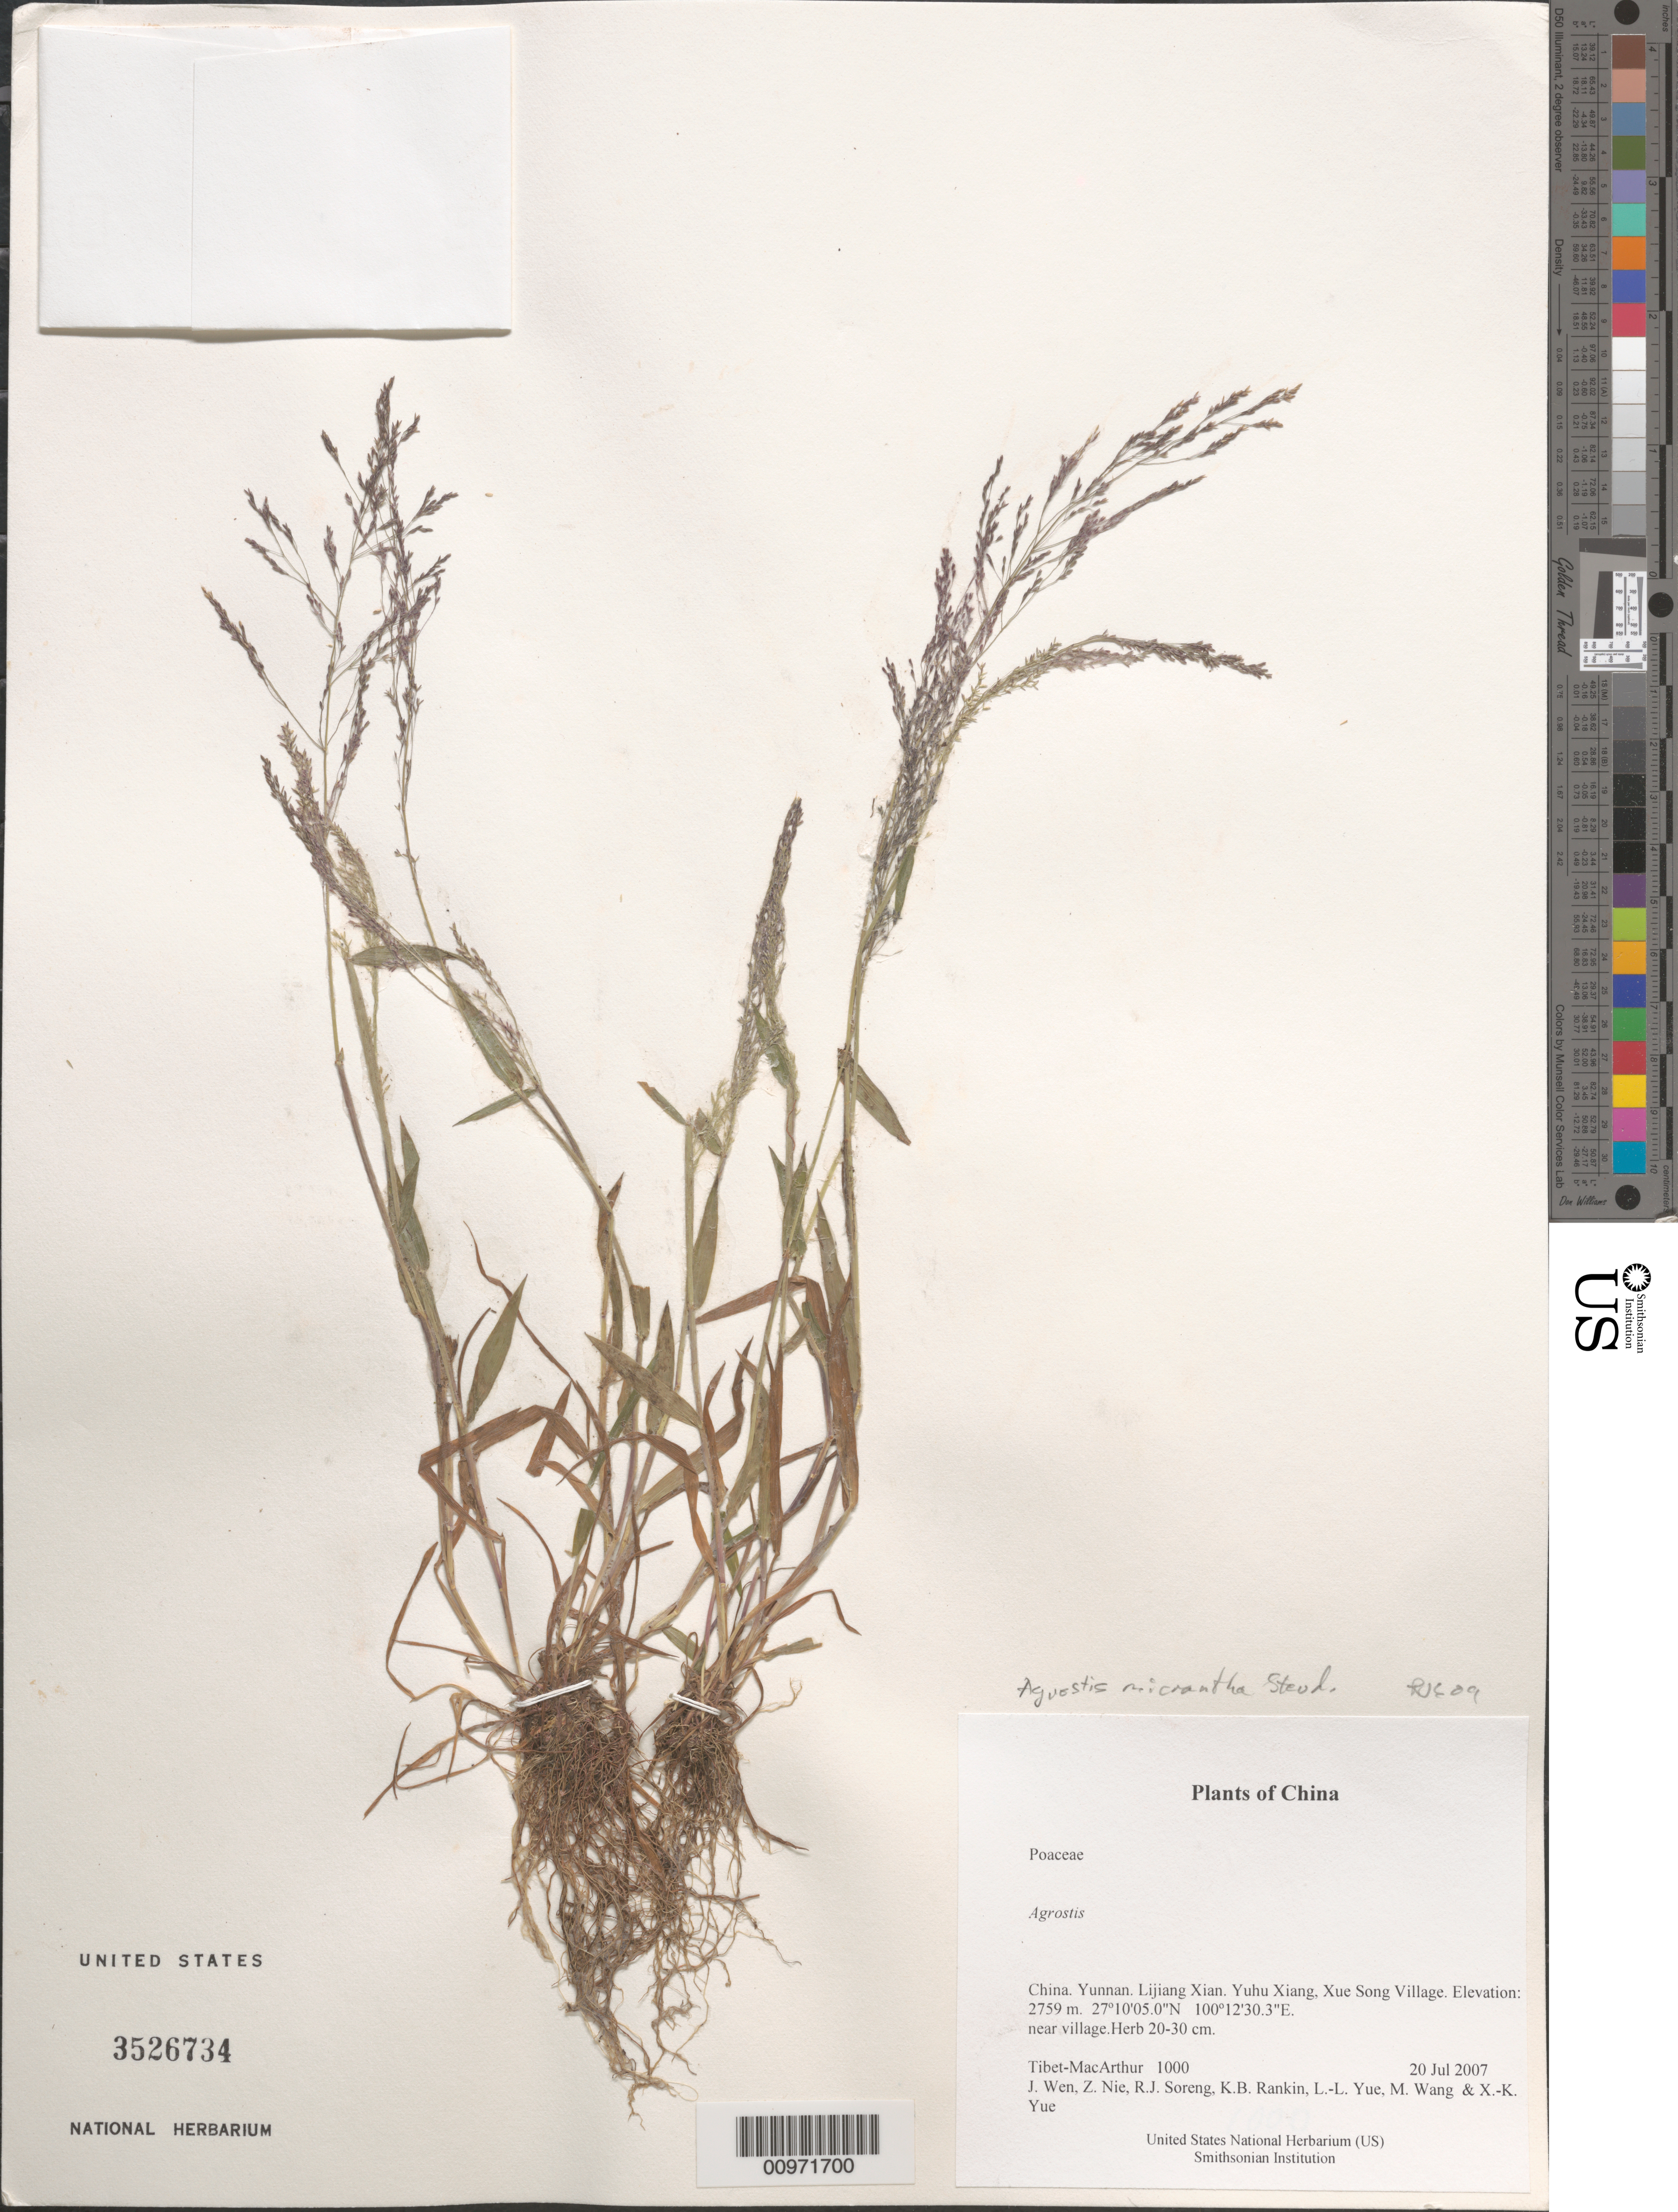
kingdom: Plantae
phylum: Tracheophyta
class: Liliopsida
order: Poales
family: Poaceae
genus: Agrostis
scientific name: Agrostis micrantha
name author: Steud.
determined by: Soreng, Robert J., Research Associate (BOT), Smithsonian Institution - National Museum of Natural History (UNITED STATES)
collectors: Tibet-MacArthur, J. Wen, Z. Nie, R. J. Soreng, K. Rankin, L. Yue, M. Wang & X. Yue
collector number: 1000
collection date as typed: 20 Jul 2007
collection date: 2007-07-20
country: China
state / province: Yunnan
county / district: Lijiang Xian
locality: Yuhu Xiang, Xue Song Village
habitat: near village.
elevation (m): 2759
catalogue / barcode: US 3526734